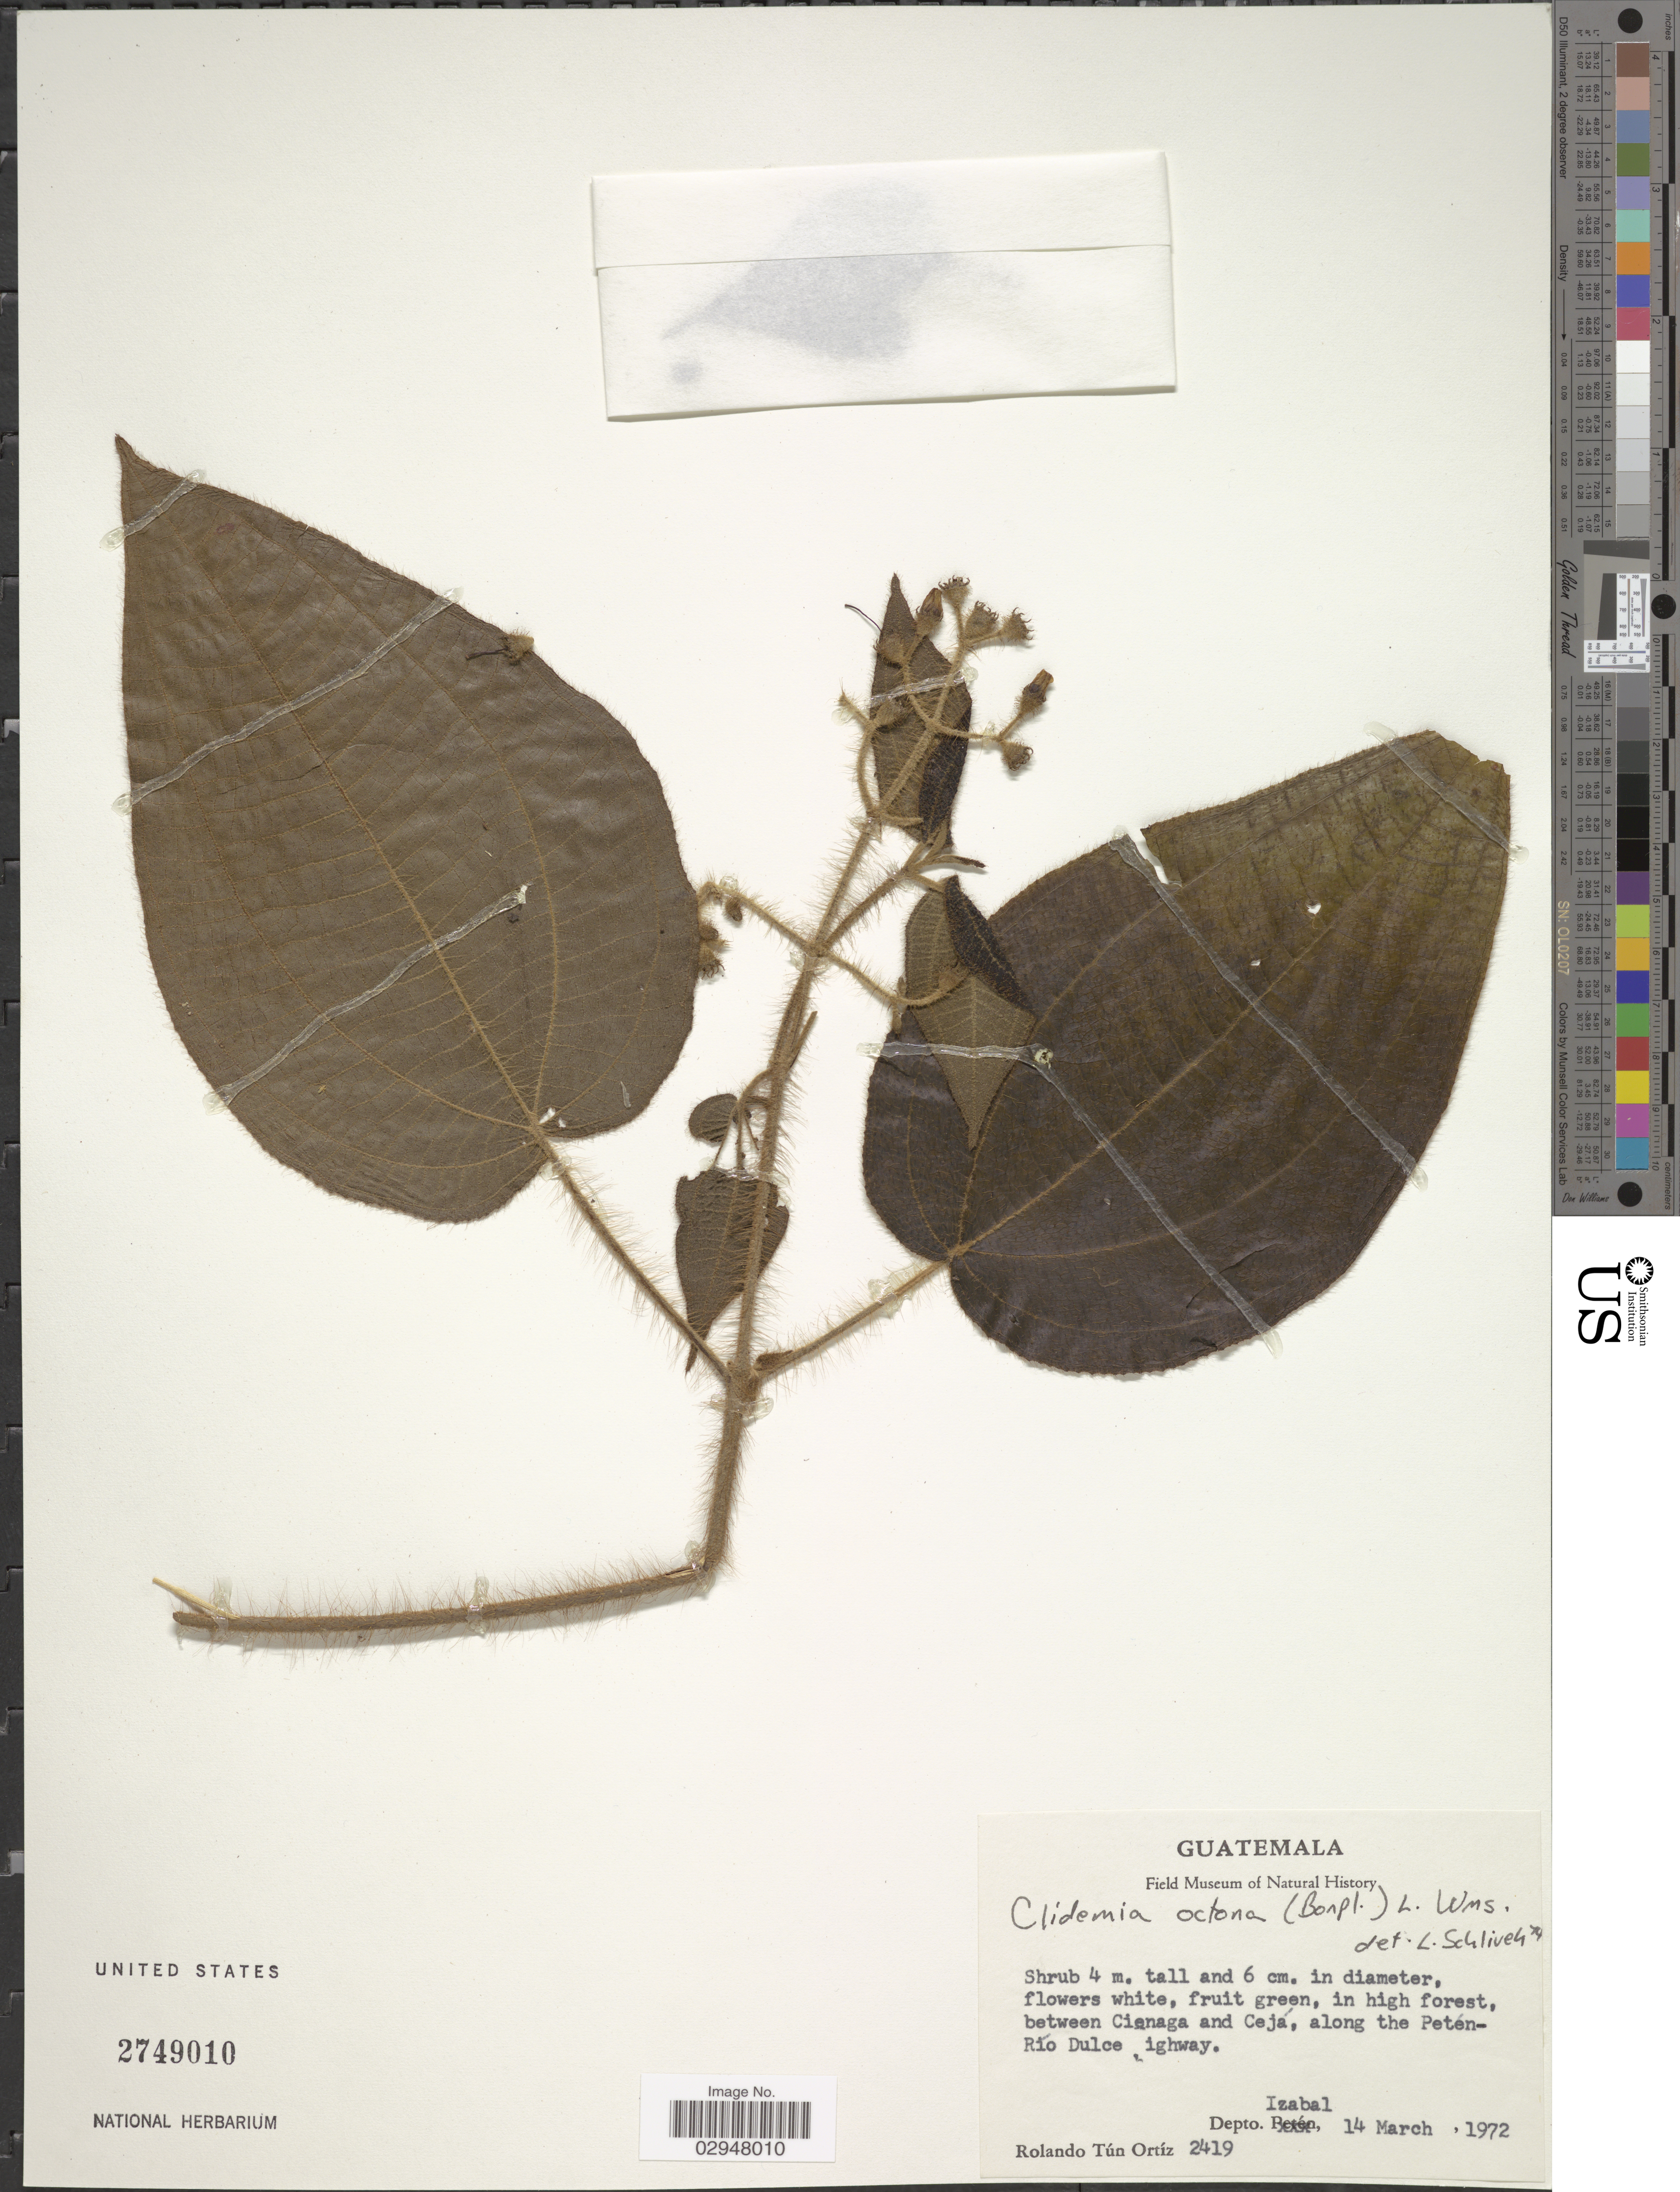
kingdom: Plantae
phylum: Tracheophyta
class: Magnoliopsida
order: Myrtales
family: Melastomataceae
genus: Clidemia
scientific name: Clidemia octona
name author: (Bonpl.) L.O. Williams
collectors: R. Ortiz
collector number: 2419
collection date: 1972-03-14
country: Guatemala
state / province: Izabal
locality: Between Cienaga and Cejá, along the Peten-Rio Dulce ighway, Depto. Izabal.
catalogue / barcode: US 2749010